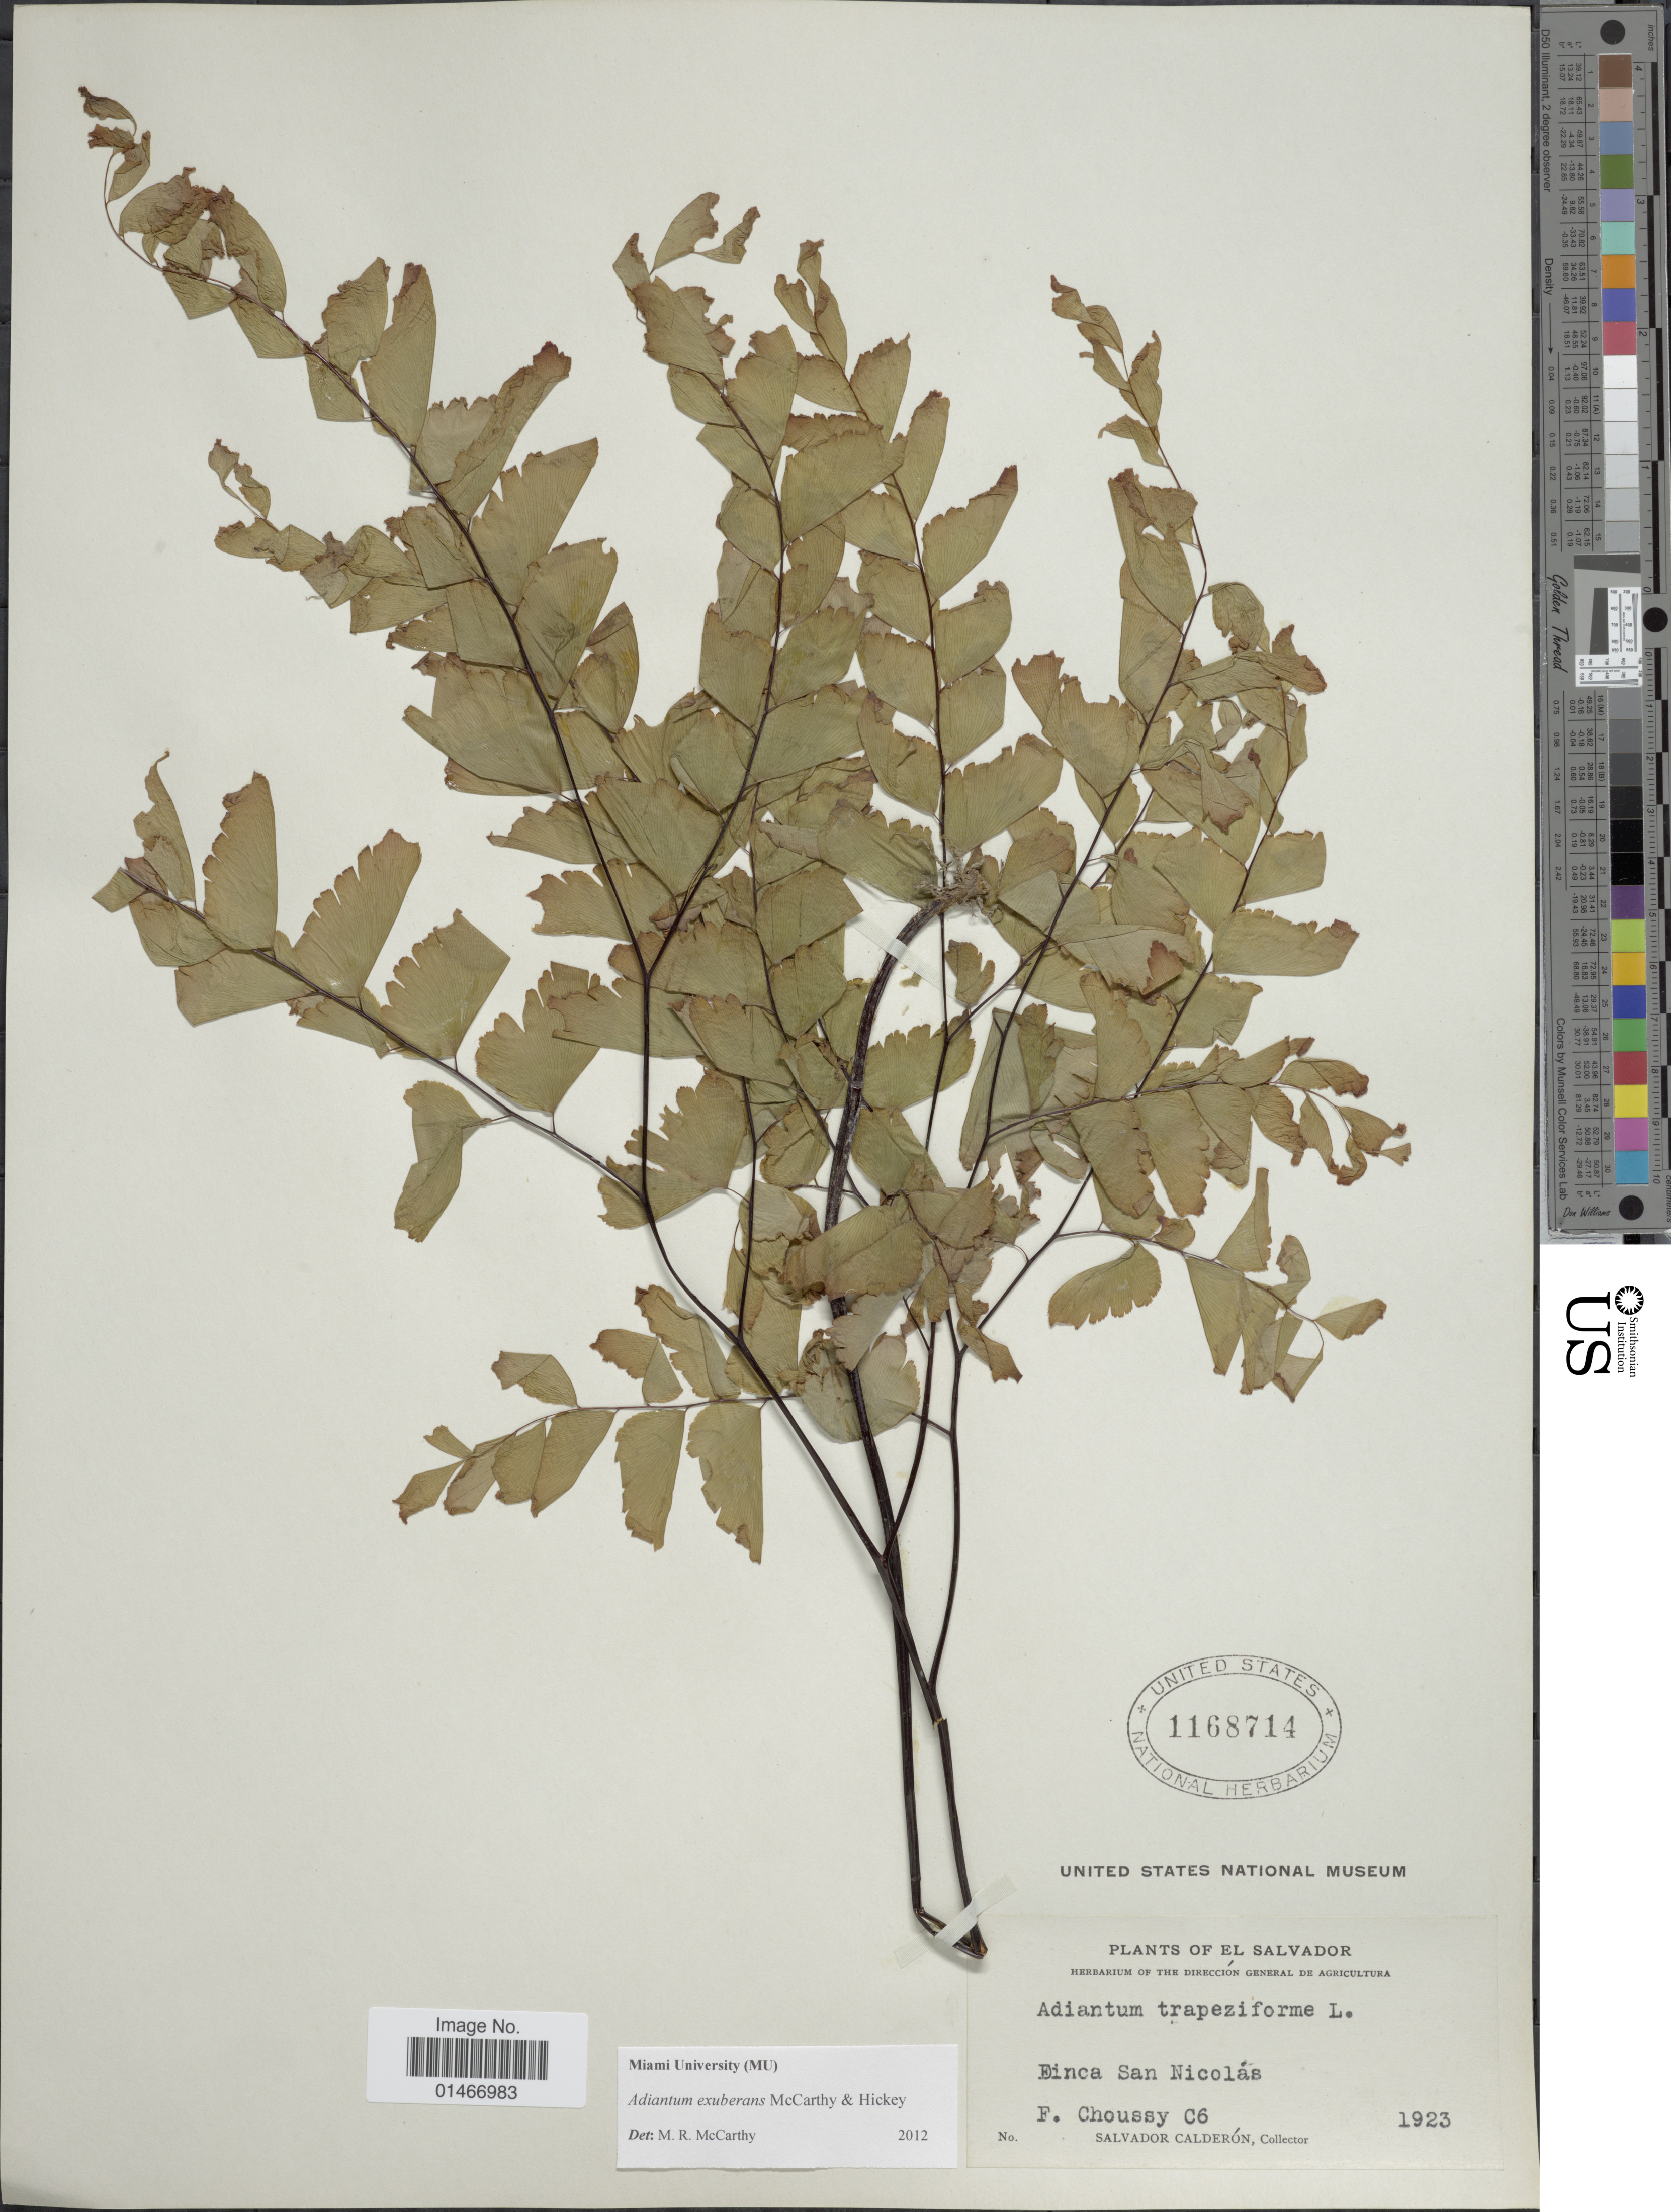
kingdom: Plantae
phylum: Tracheophyta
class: Polypodiopsida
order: Polypodiales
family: Pteridaceae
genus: Adiantum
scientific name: Adiantum exuberans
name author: M.R. McCarthy & Hickey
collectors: S. Calderón & F. Choussy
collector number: C6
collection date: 1923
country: El Salvador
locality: Finca San Nicolás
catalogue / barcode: US 1168714